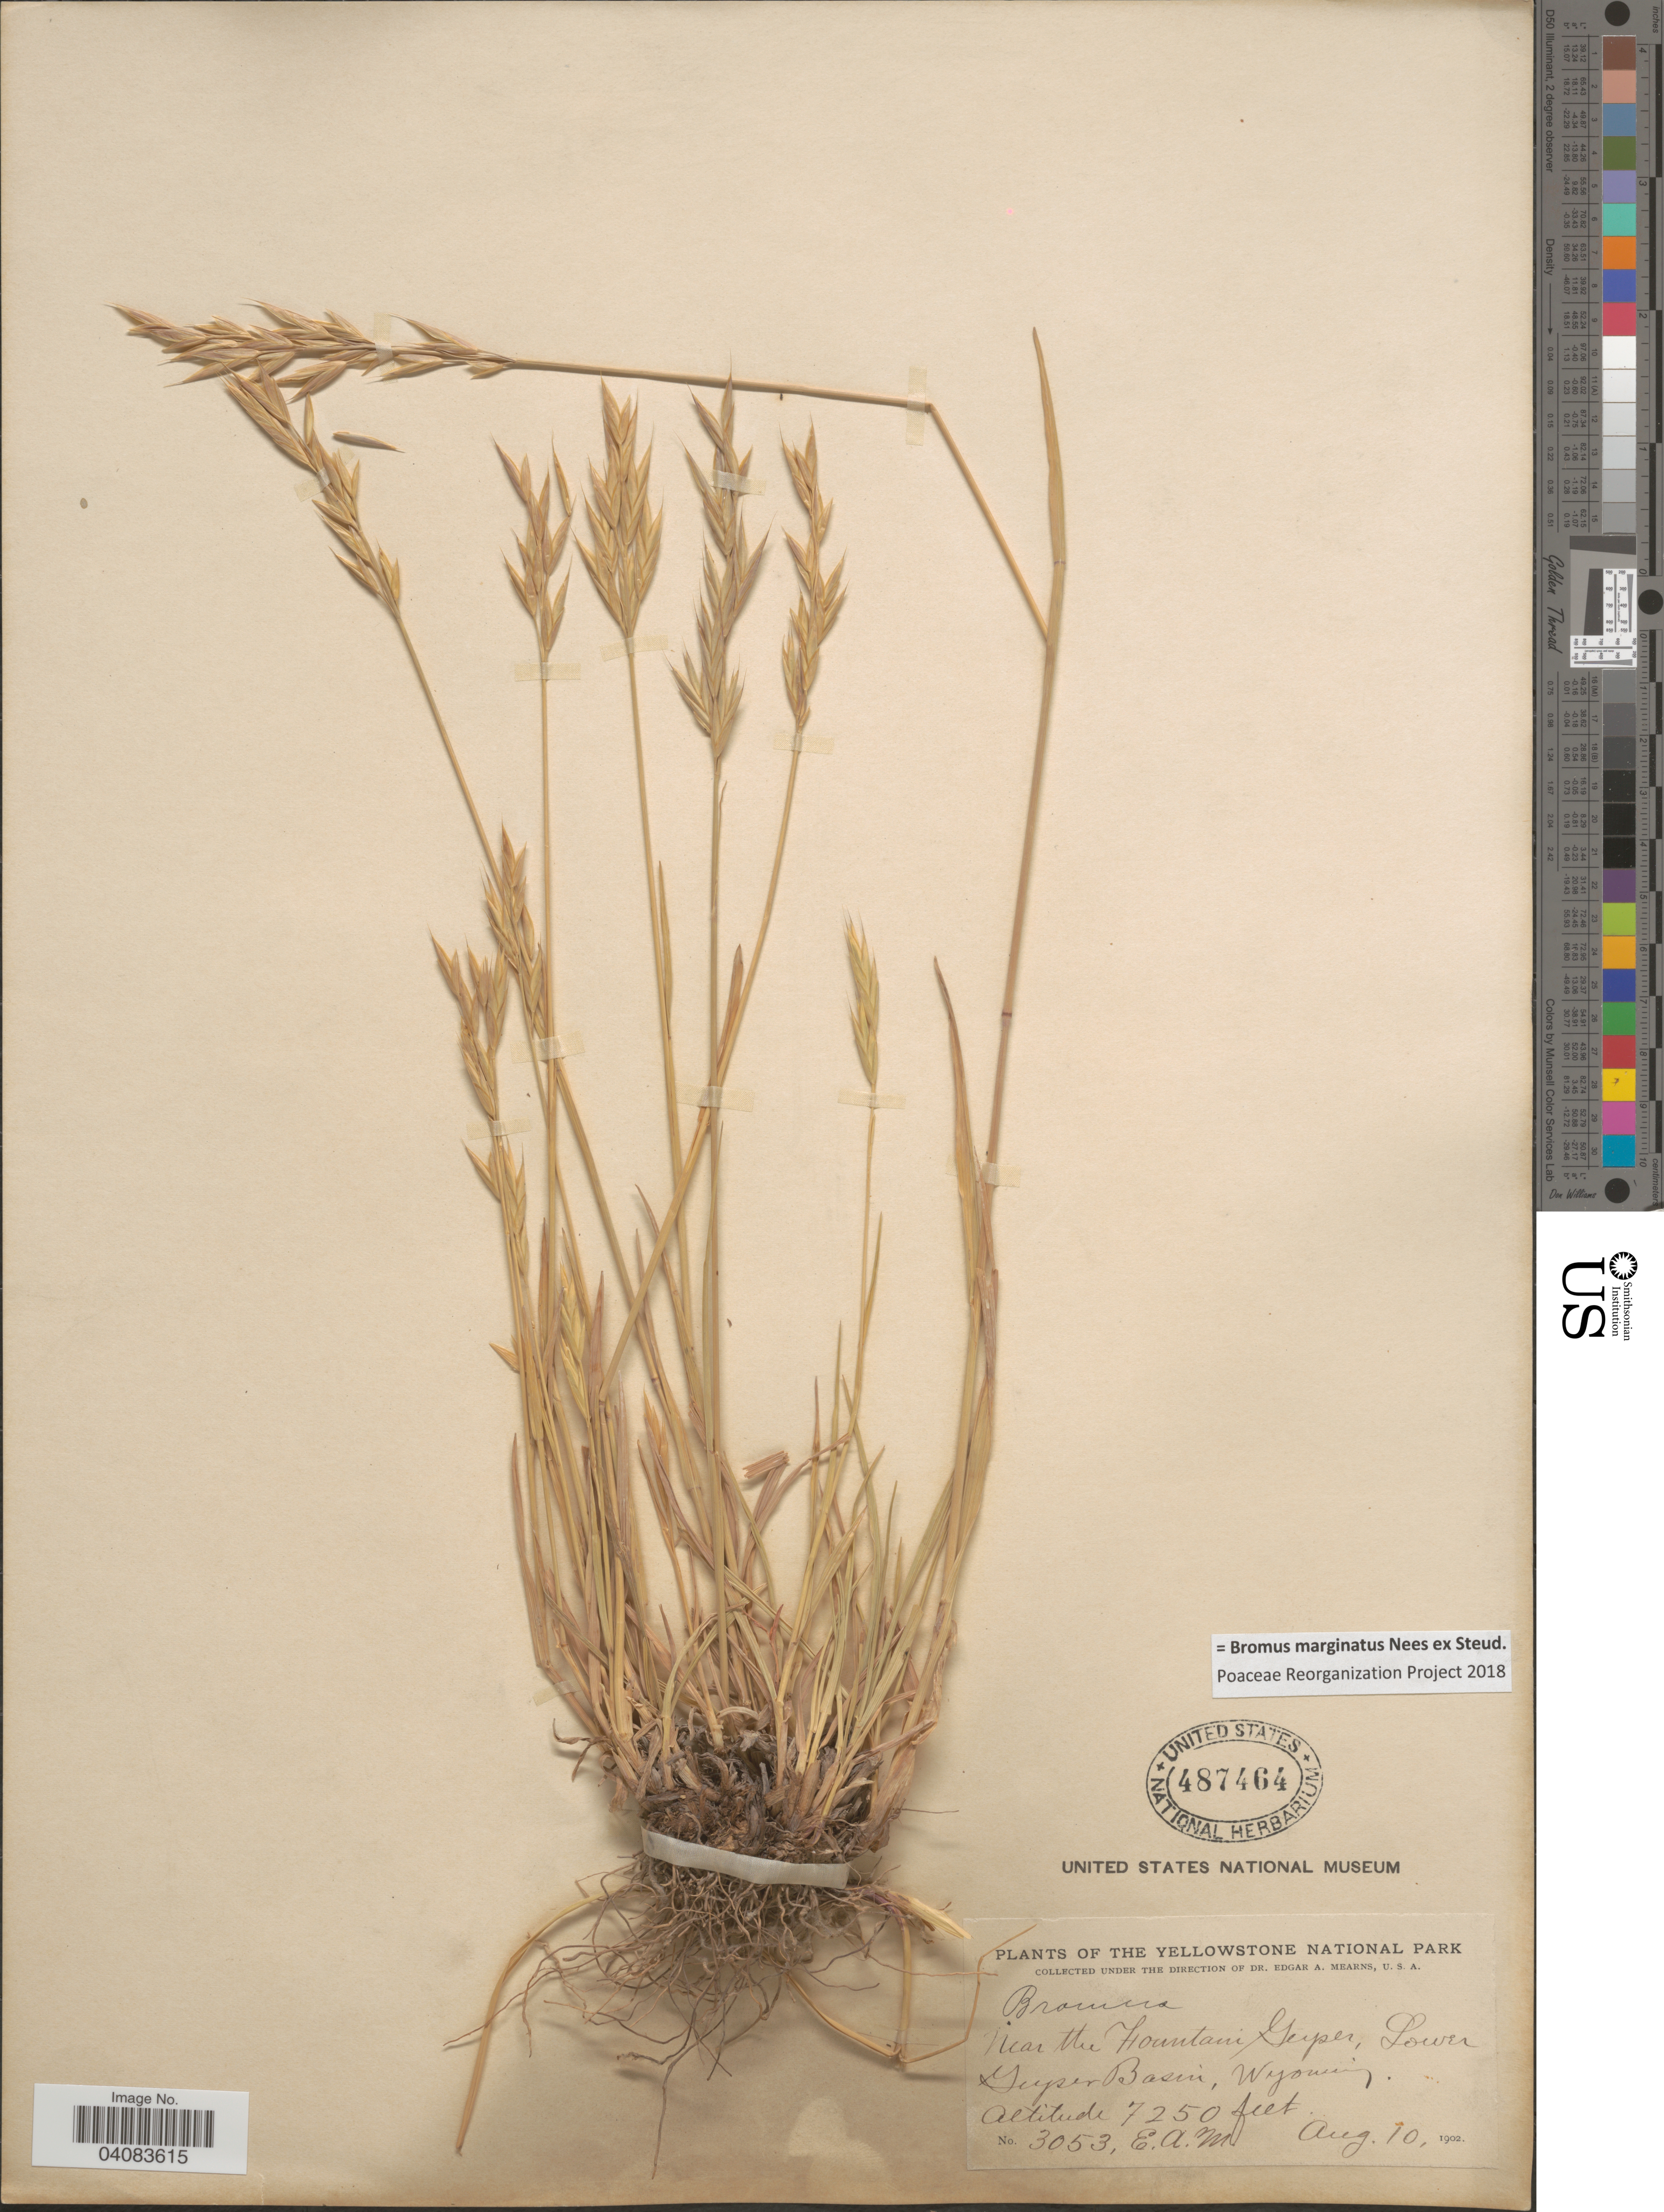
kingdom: Plantae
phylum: Tracheophyta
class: Liliopsida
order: Poales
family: Poaceae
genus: Bromus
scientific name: Bromus marginatus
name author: Nees ex Steud.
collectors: E. A. Mearns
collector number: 3053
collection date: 1902-08-10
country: United States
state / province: Wyoming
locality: The Yellowstone National Park. Near the Fountain Geyser, Lower Geyser Basin.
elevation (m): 2210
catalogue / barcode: US 487464